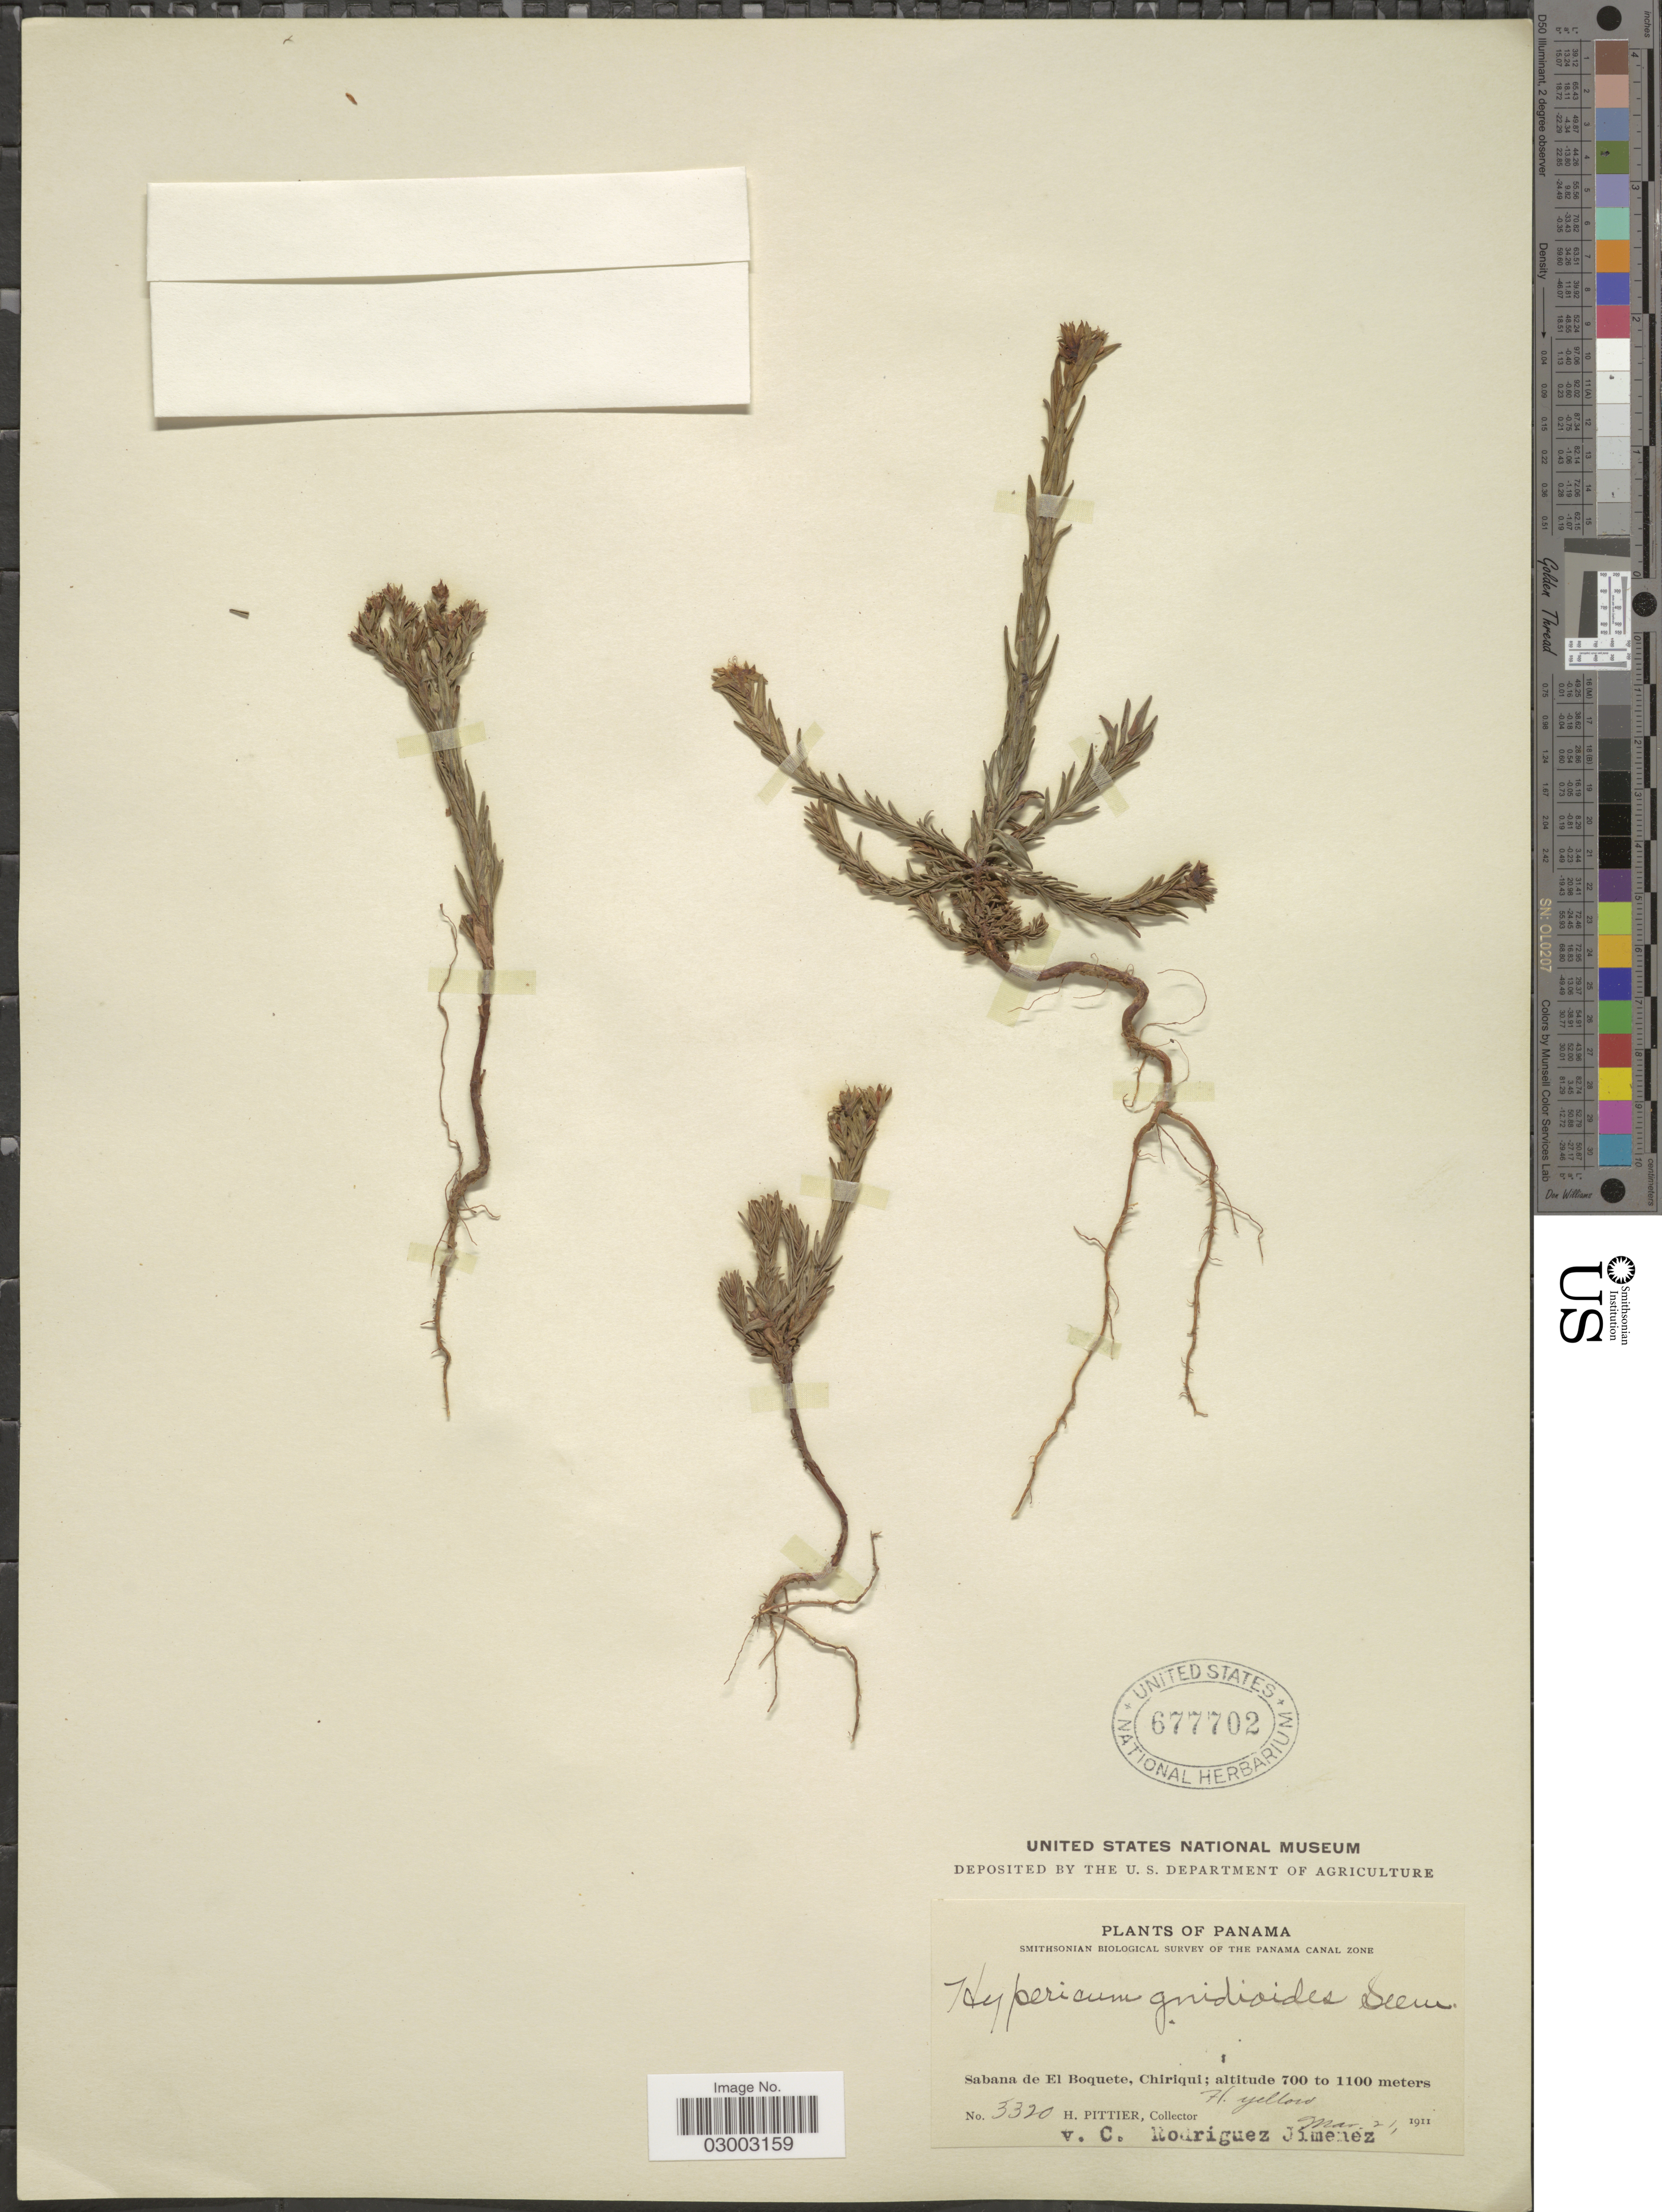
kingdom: Plantae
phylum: Tracheophyta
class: Magnoliopsida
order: Malpighiales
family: Hypericaceae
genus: Hypericum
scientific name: Hypericum gnidioides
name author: Seem.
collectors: H. F. Pittier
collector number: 3320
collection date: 1911-03-21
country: Panama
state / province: Chiriqui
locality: Sabana de El Boquete.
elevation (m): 700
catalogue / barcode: US 677702